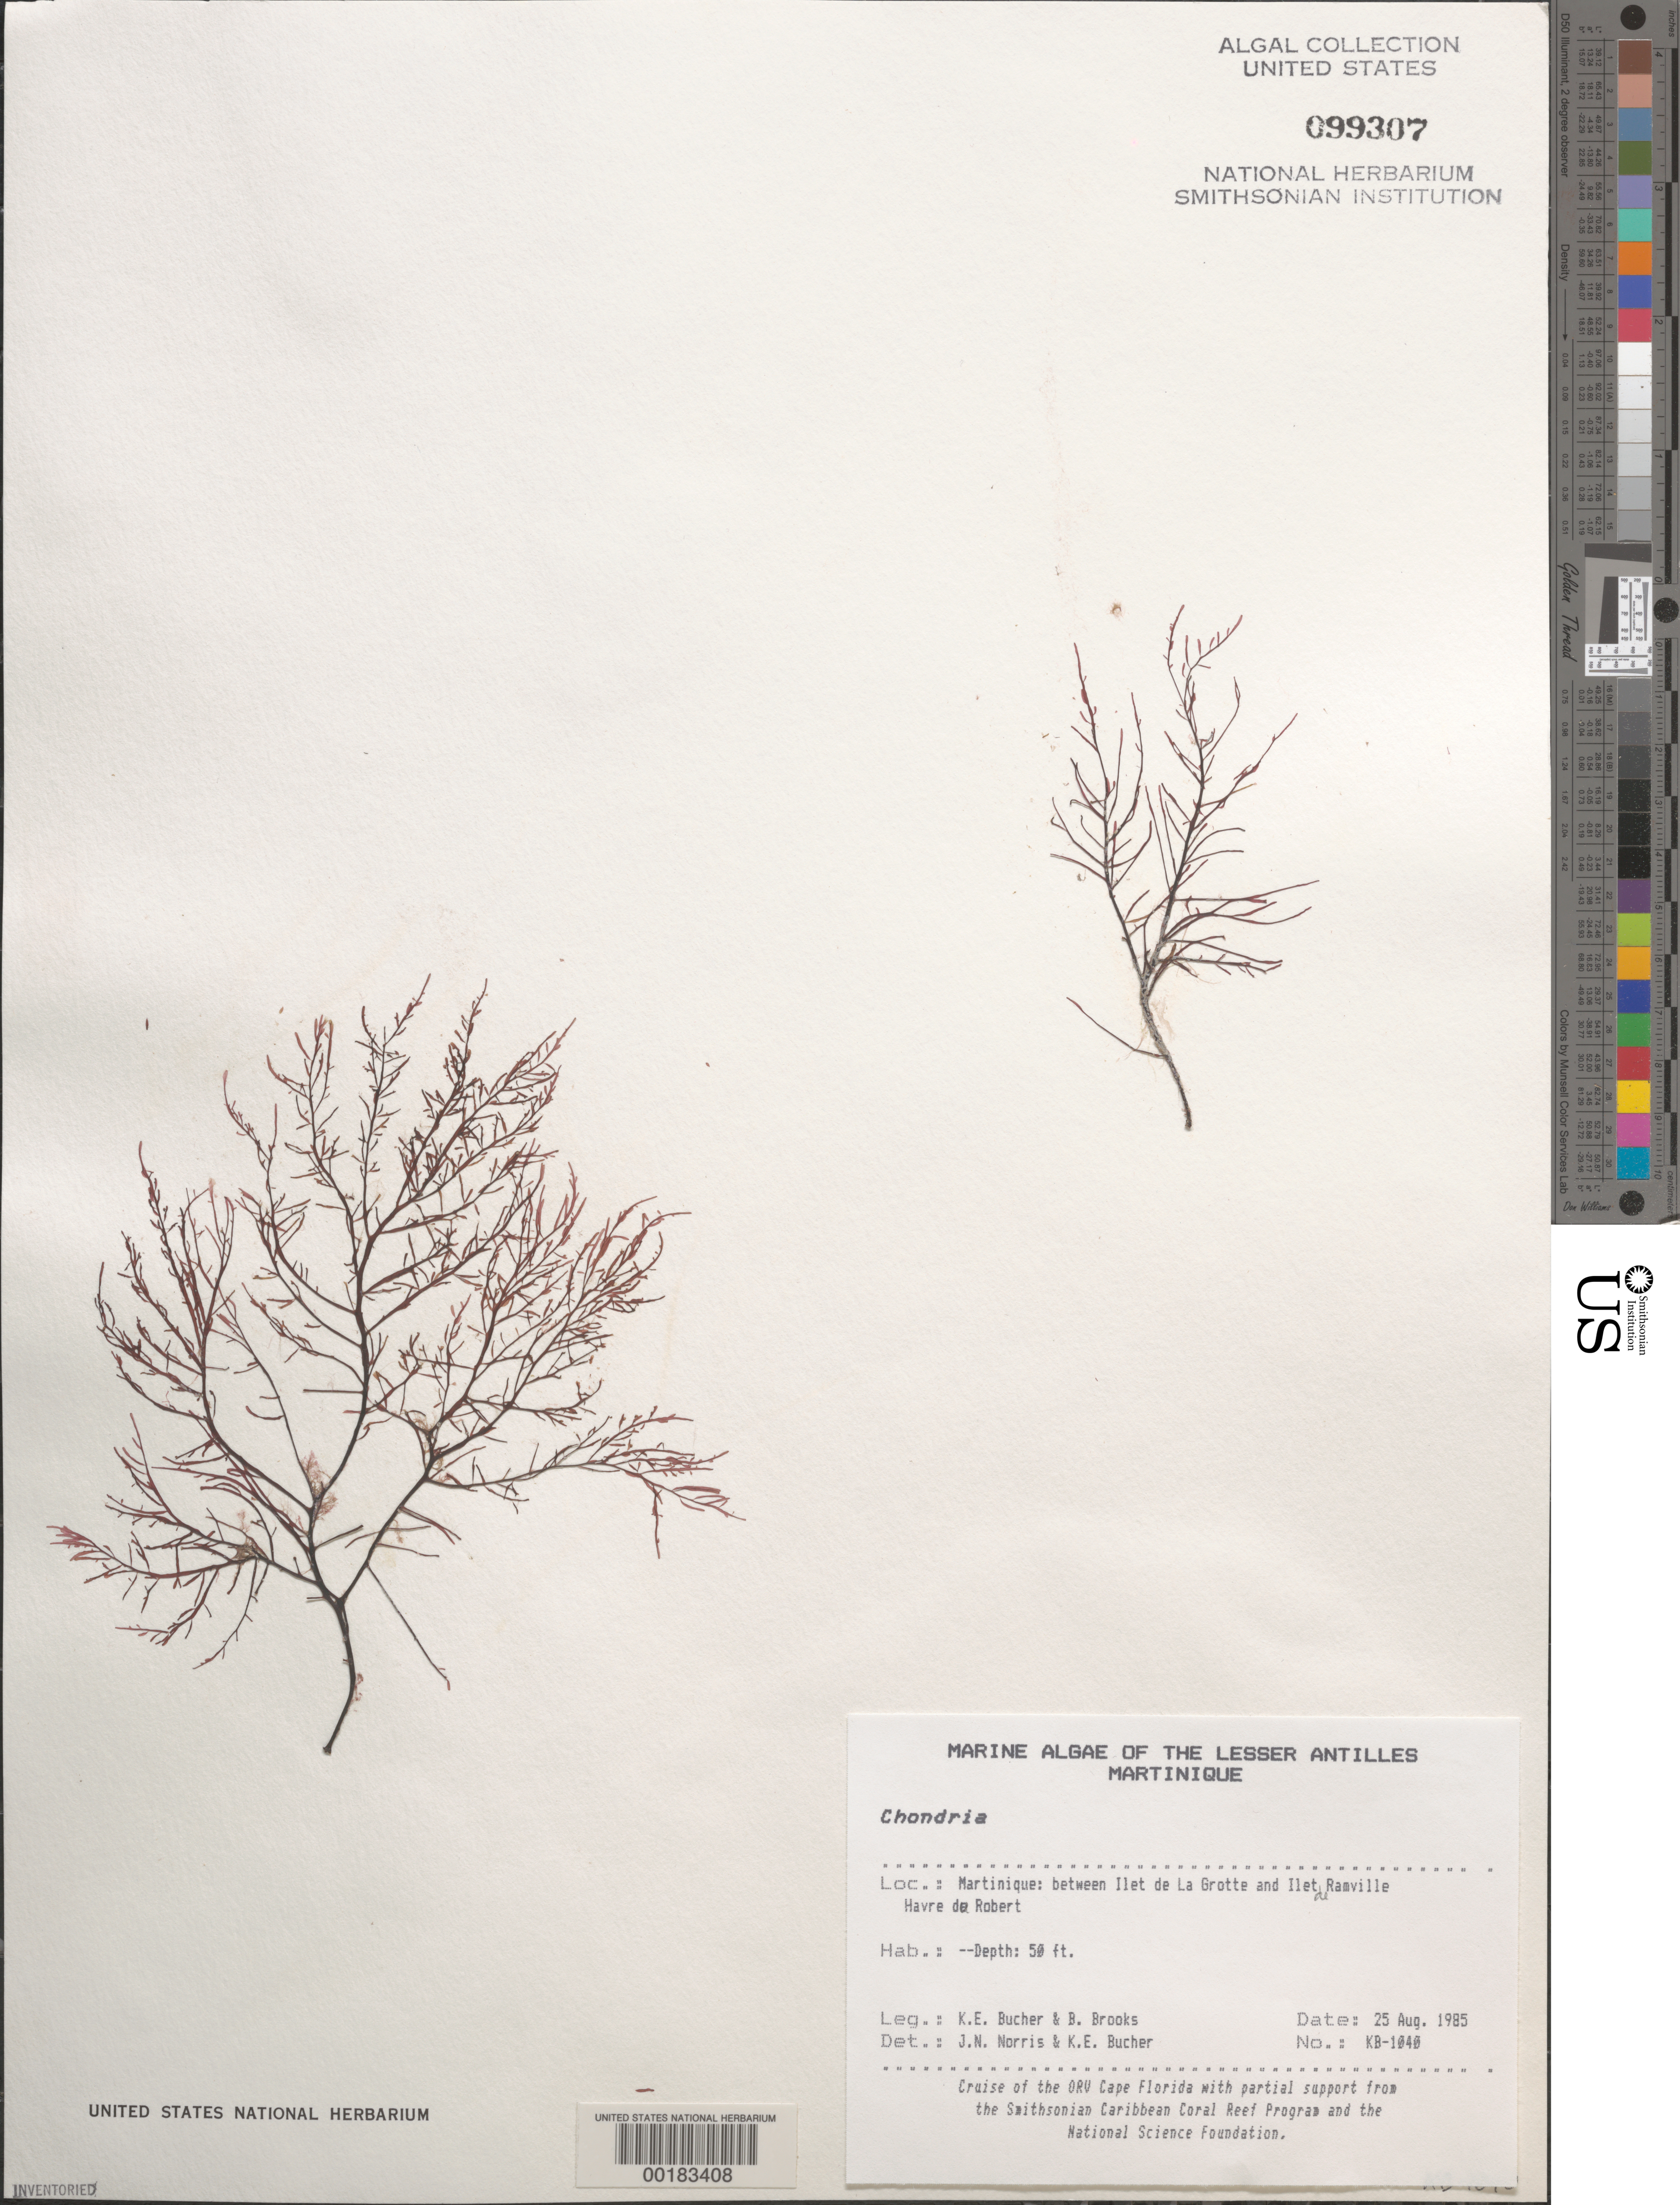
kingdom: Plantae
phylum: Rhodophyta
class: Florideophyceae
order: Ceramiales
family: Rhodomelaceae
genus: Chondria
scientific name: Chondria sp.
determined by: Norris, J. N.; Bucher, K. E.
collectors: K. E. Bucher & B. Brooks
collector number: Kb-1040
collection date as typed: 25 Aug 1985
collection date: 1985-08-25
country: Martinique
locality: Between Ilet de la Grotte and Ilet de Ramville, Havre du Robert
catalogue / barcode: US 99307